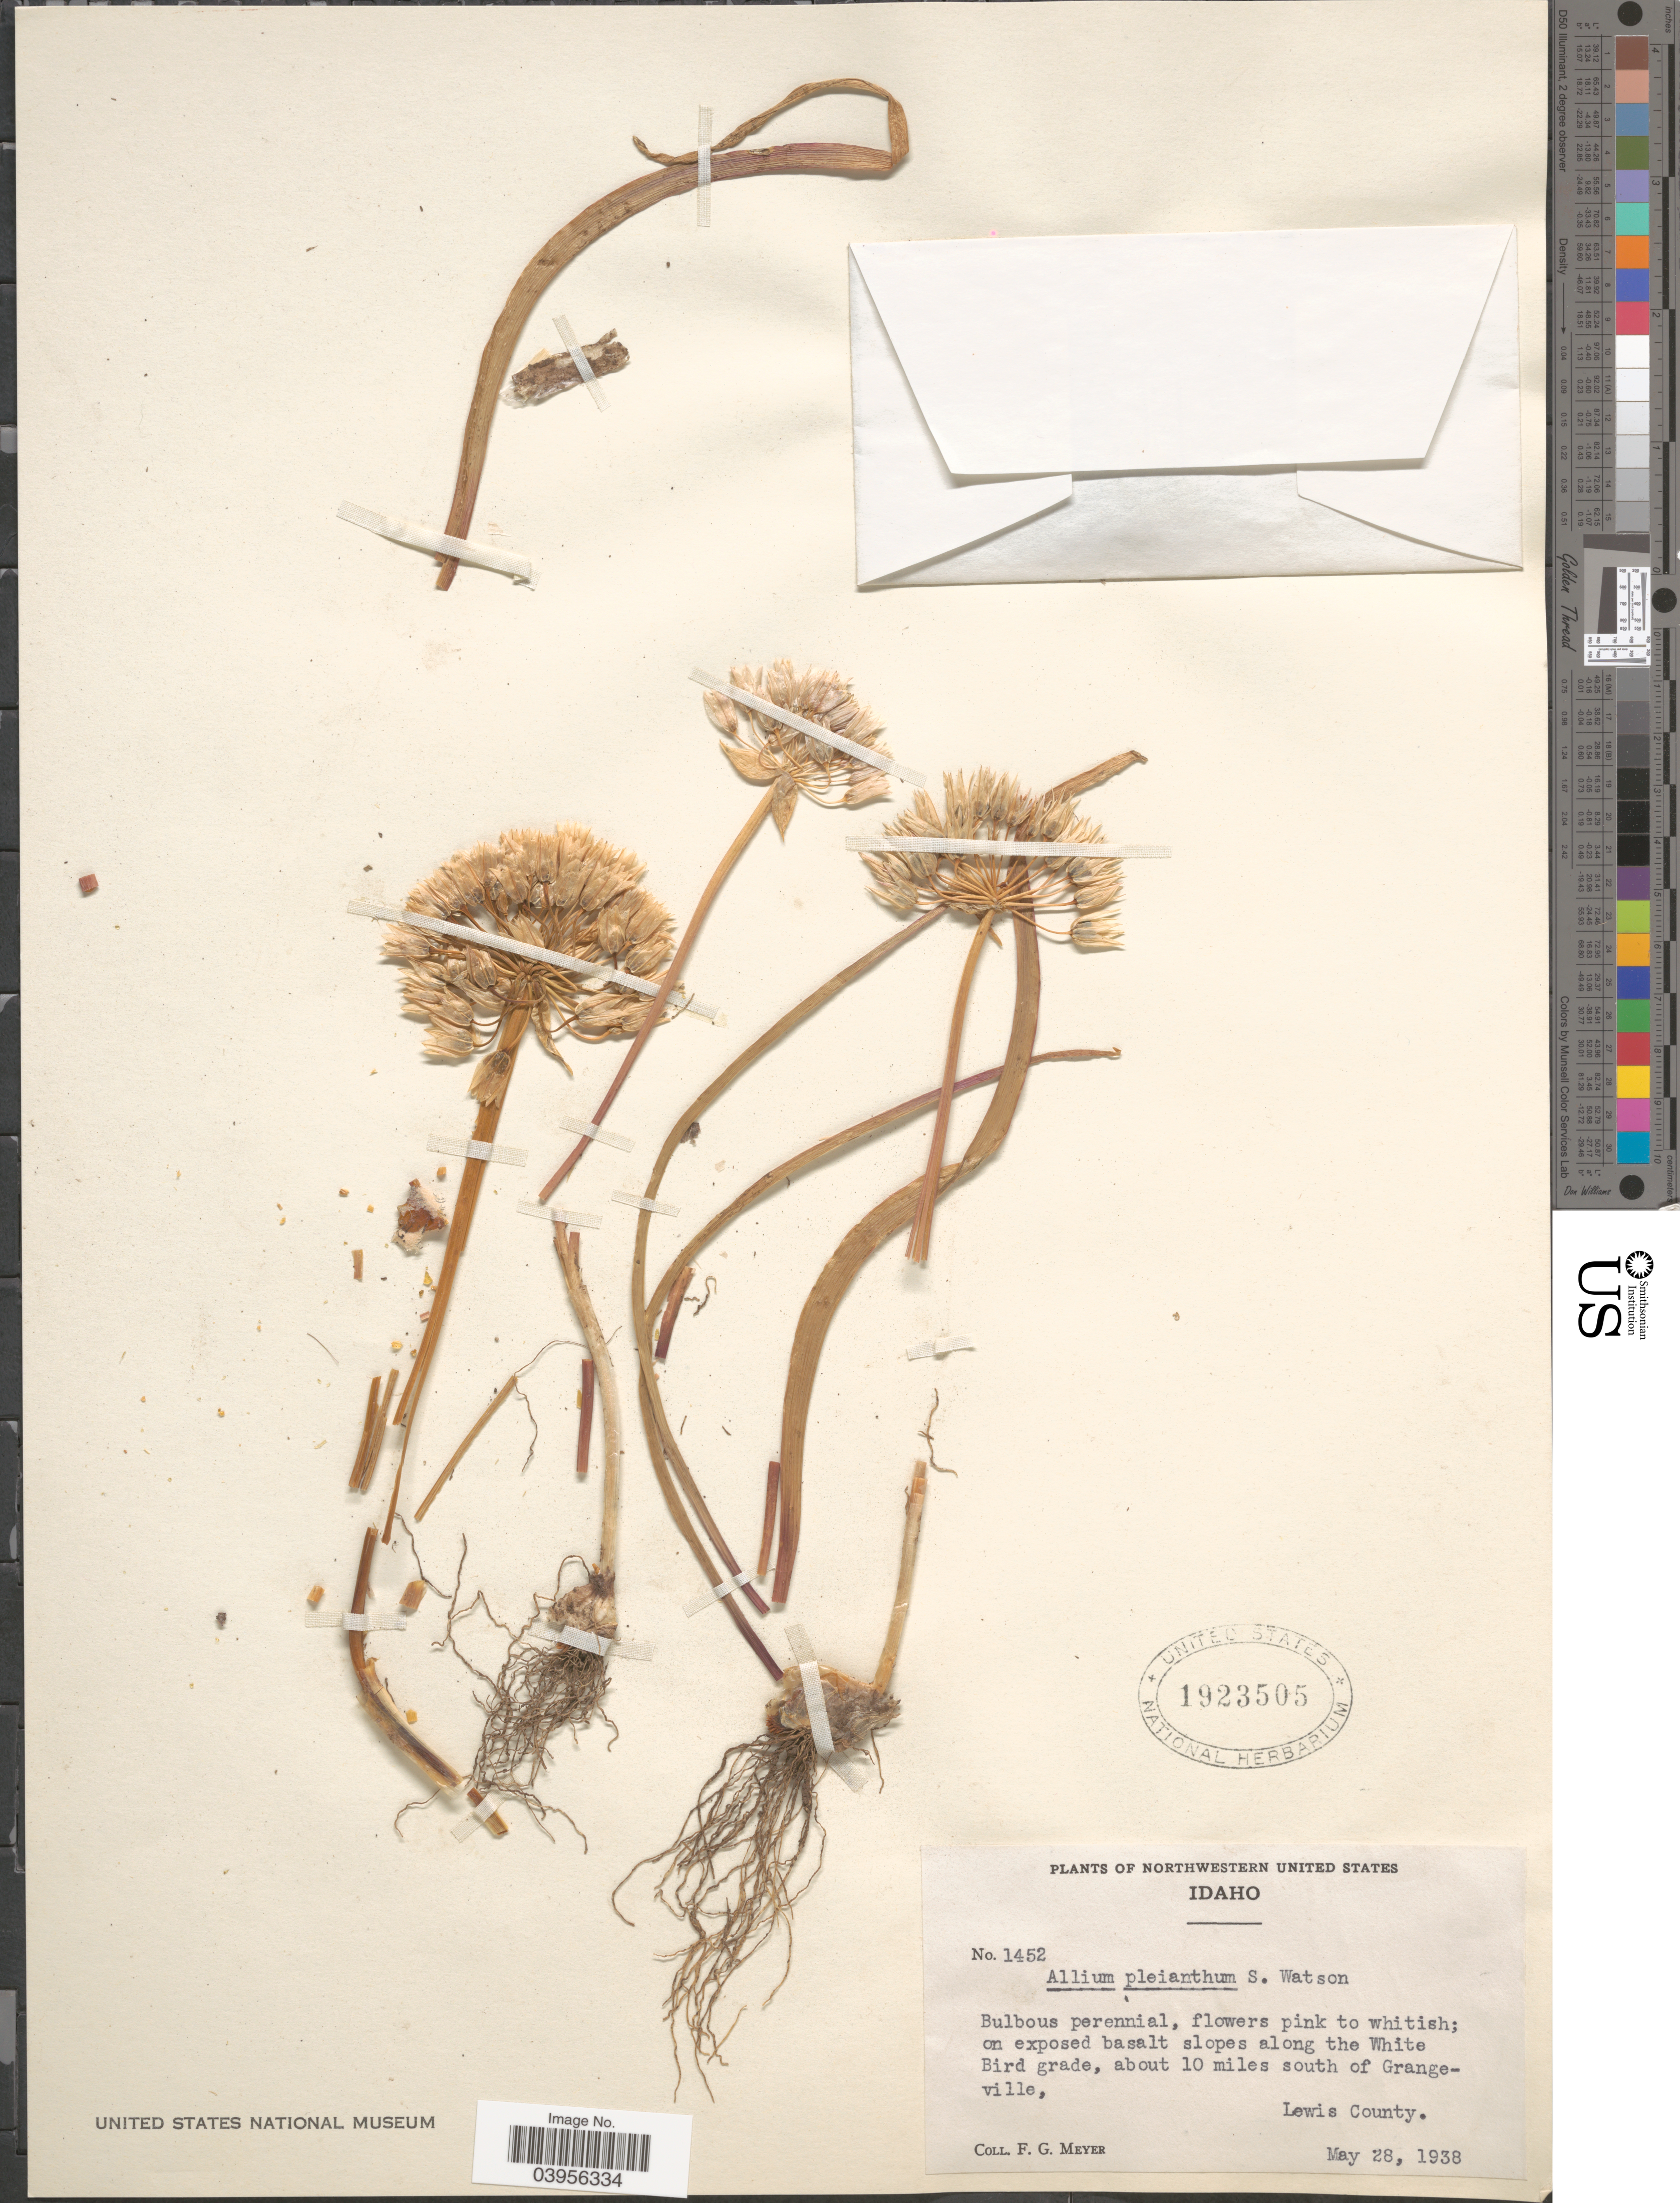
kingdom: Plantae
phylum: Tracheophyta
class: Liliopsida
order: Asparagales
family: Amaryllidaceae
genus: Allium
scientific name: Allium pleianthum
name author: S. Watson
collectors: F. G. Meyer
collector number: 1452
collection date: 1938-05-28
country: United States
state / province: Idaho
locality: Along the White Bird grade, about 10 miles south of Grangeville, Lewis County.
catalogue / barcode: US 1923505